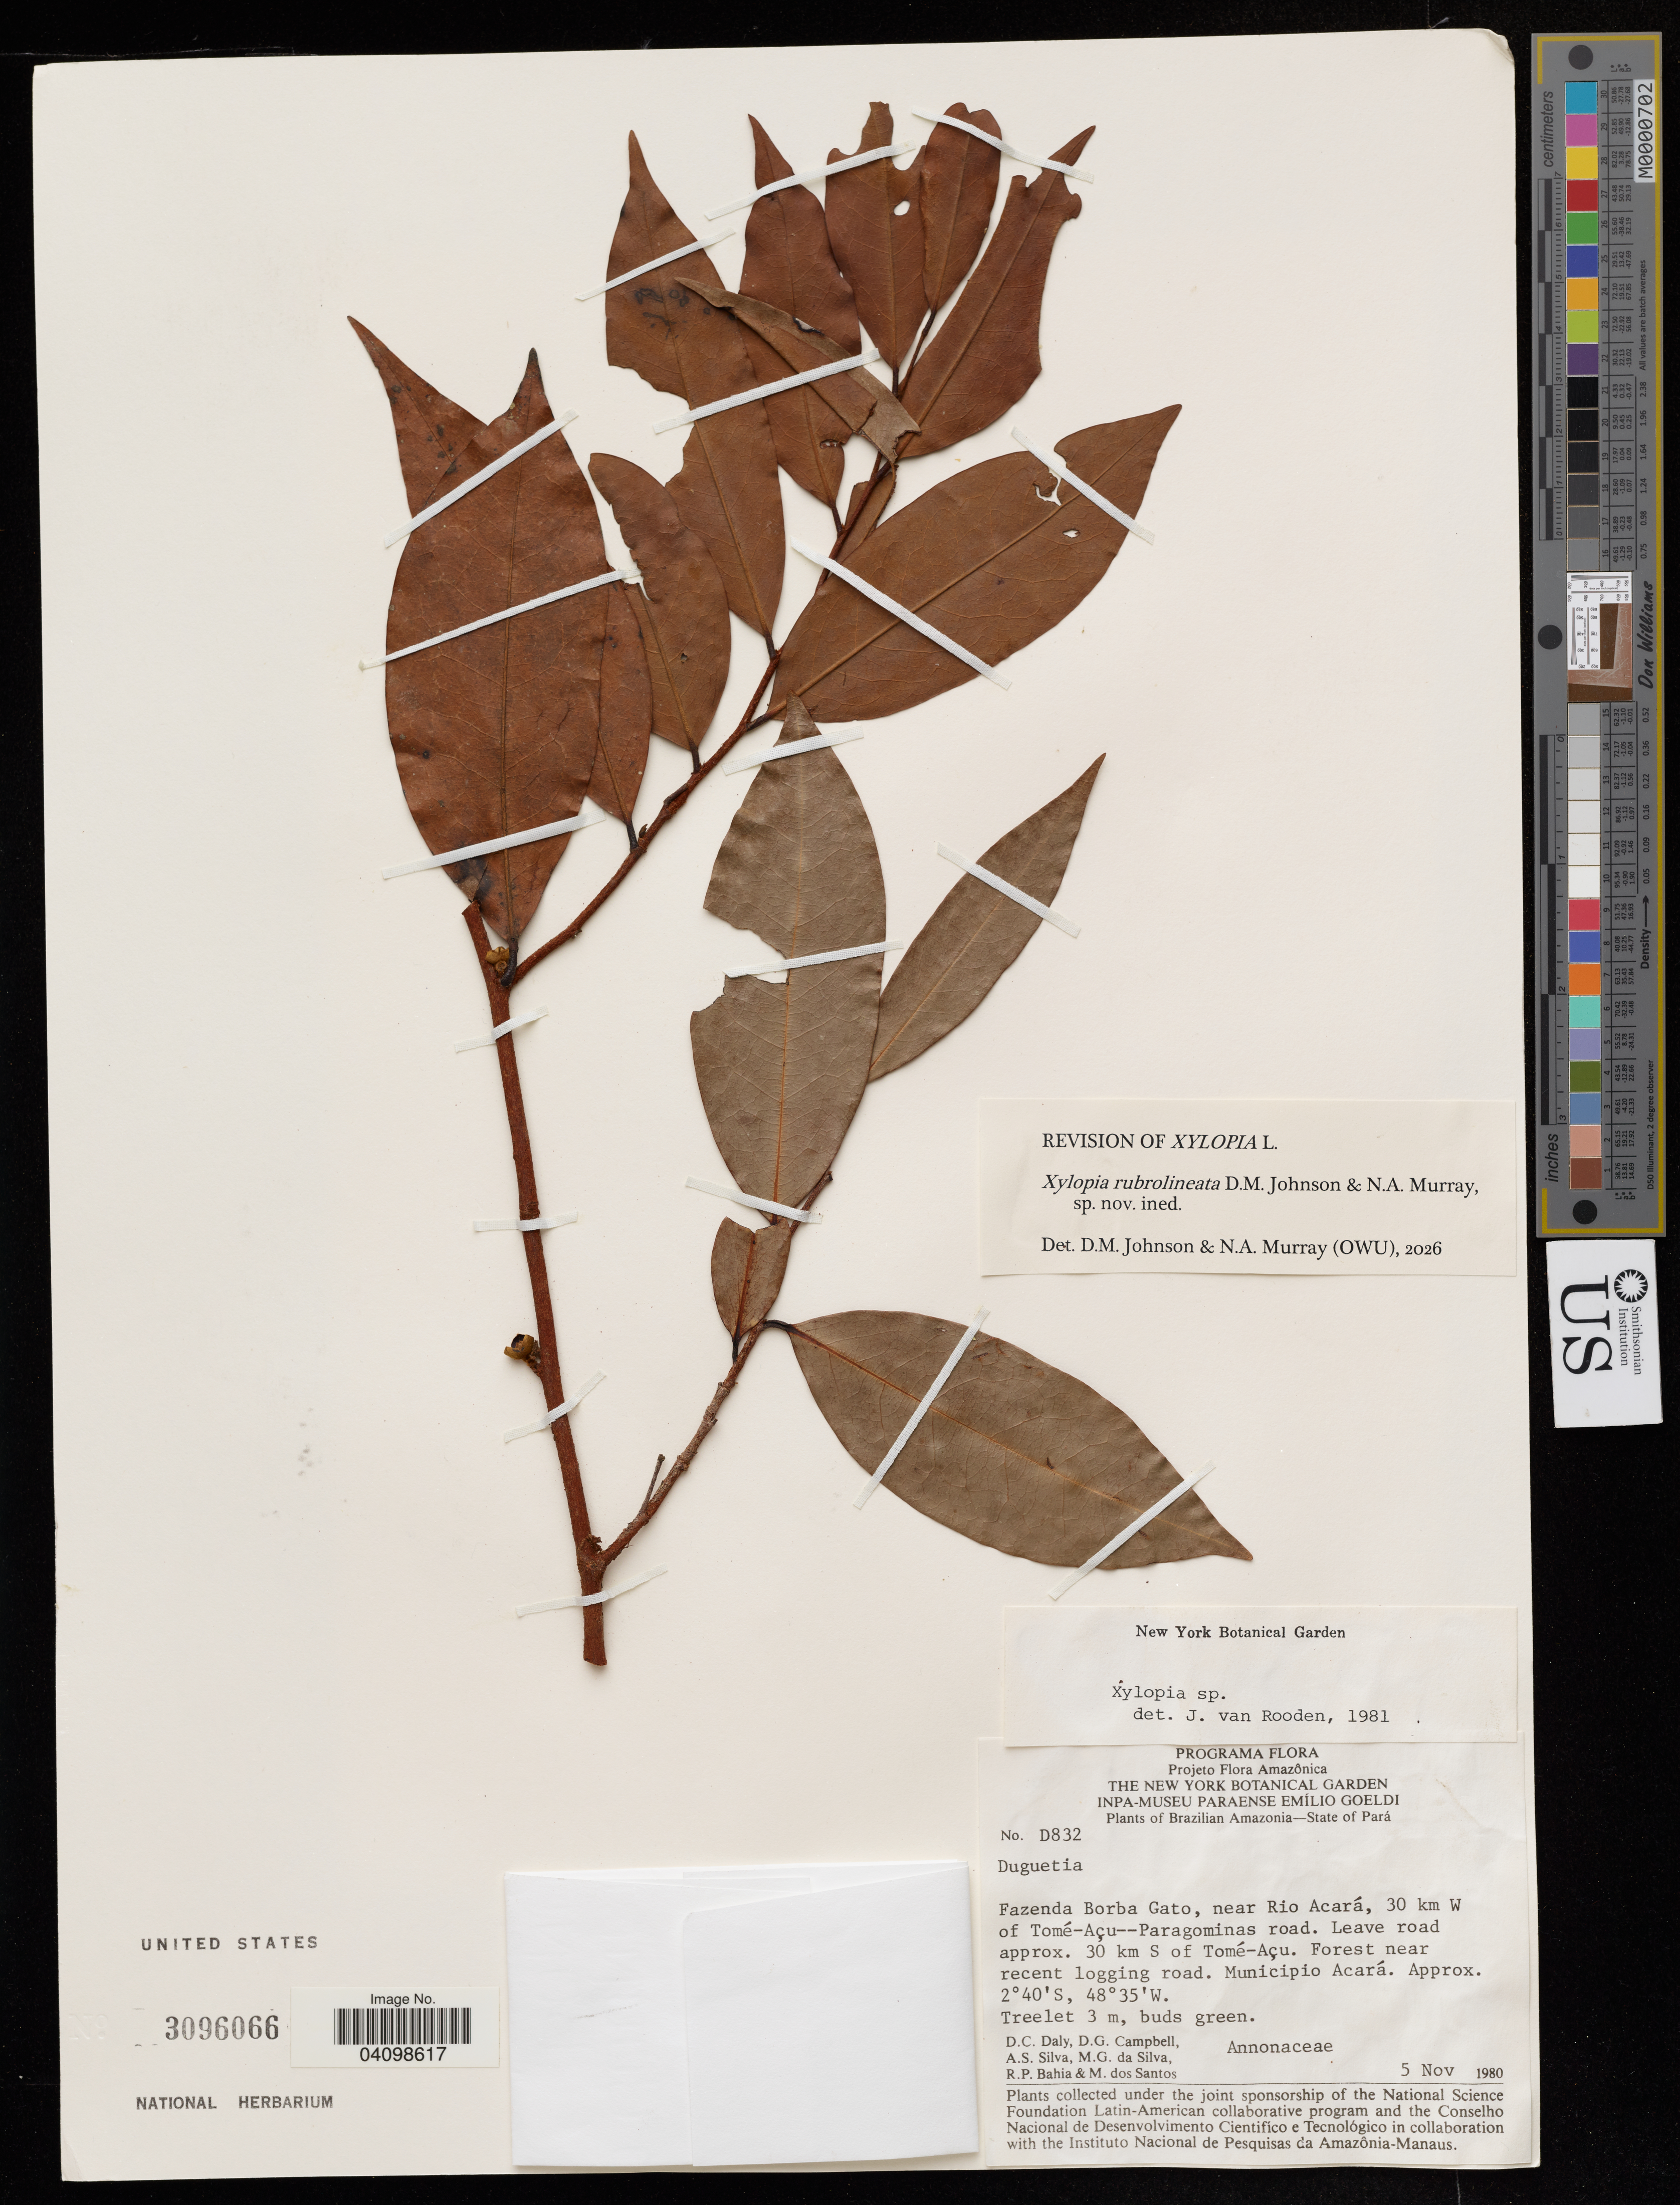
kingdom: Plantae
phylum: Tracheophyta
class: Magnoliopsida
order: Magnoliales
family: Annonaceae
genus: Xylopia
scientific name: Xylopia rubrolineata D.M. Johnson & N.A. Murray sp. nov. ined.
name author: D.M. Johnson & N.A. Murray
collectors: D. C. Daly, D. G. Campbell, A. S. Silva & M. G. Silva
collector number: D832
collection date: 1980-11-05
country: Brazil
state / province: Pará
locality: Fazenda Borba Gato, near Rio Acara, 30 km W of Tomé-Açu--Paragominas road. Leave road approx. 30 km S of Tome-Açu. Forest near recent logging road. Municipio Acará.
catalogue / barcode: US 3096066